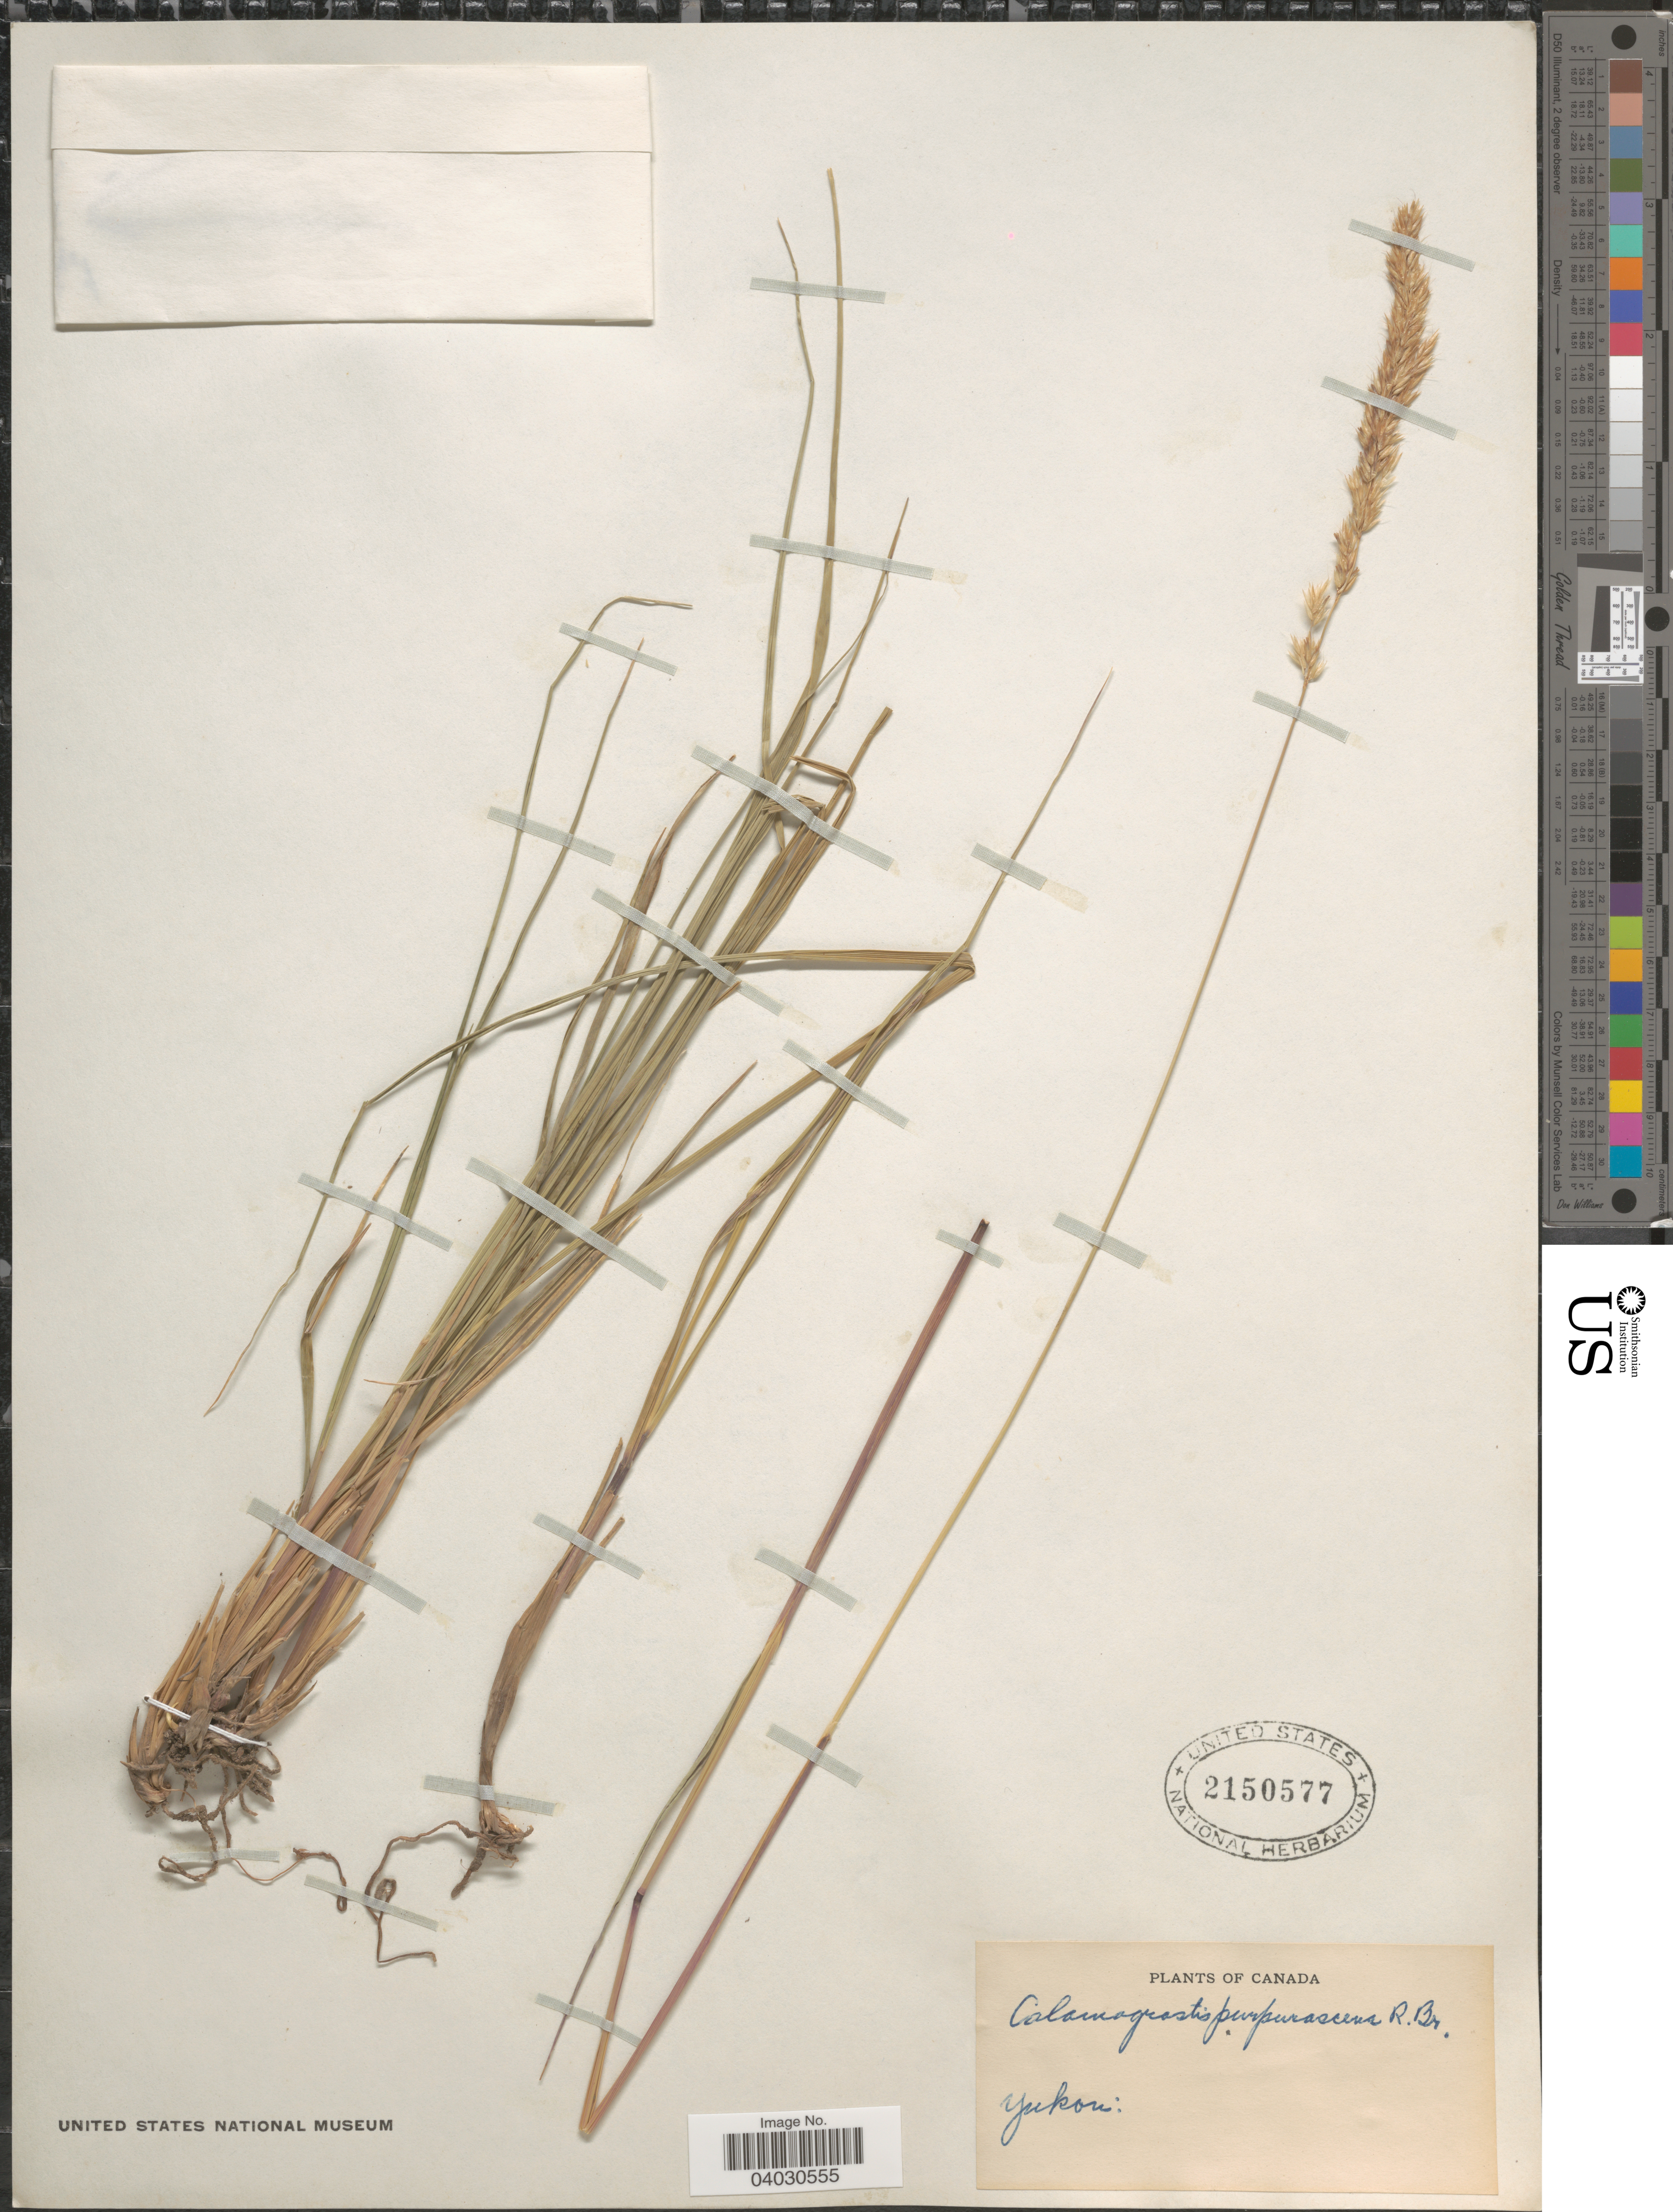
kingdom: Plantae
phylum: Tracheophyta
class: Liliopsida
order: Poales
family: Poaceae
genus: Calamagrostis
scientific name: Calamagrostis purpurascens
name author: R. Br.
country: Canada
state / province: Yukon Territory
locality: Yukon.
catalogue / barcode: US 2150577